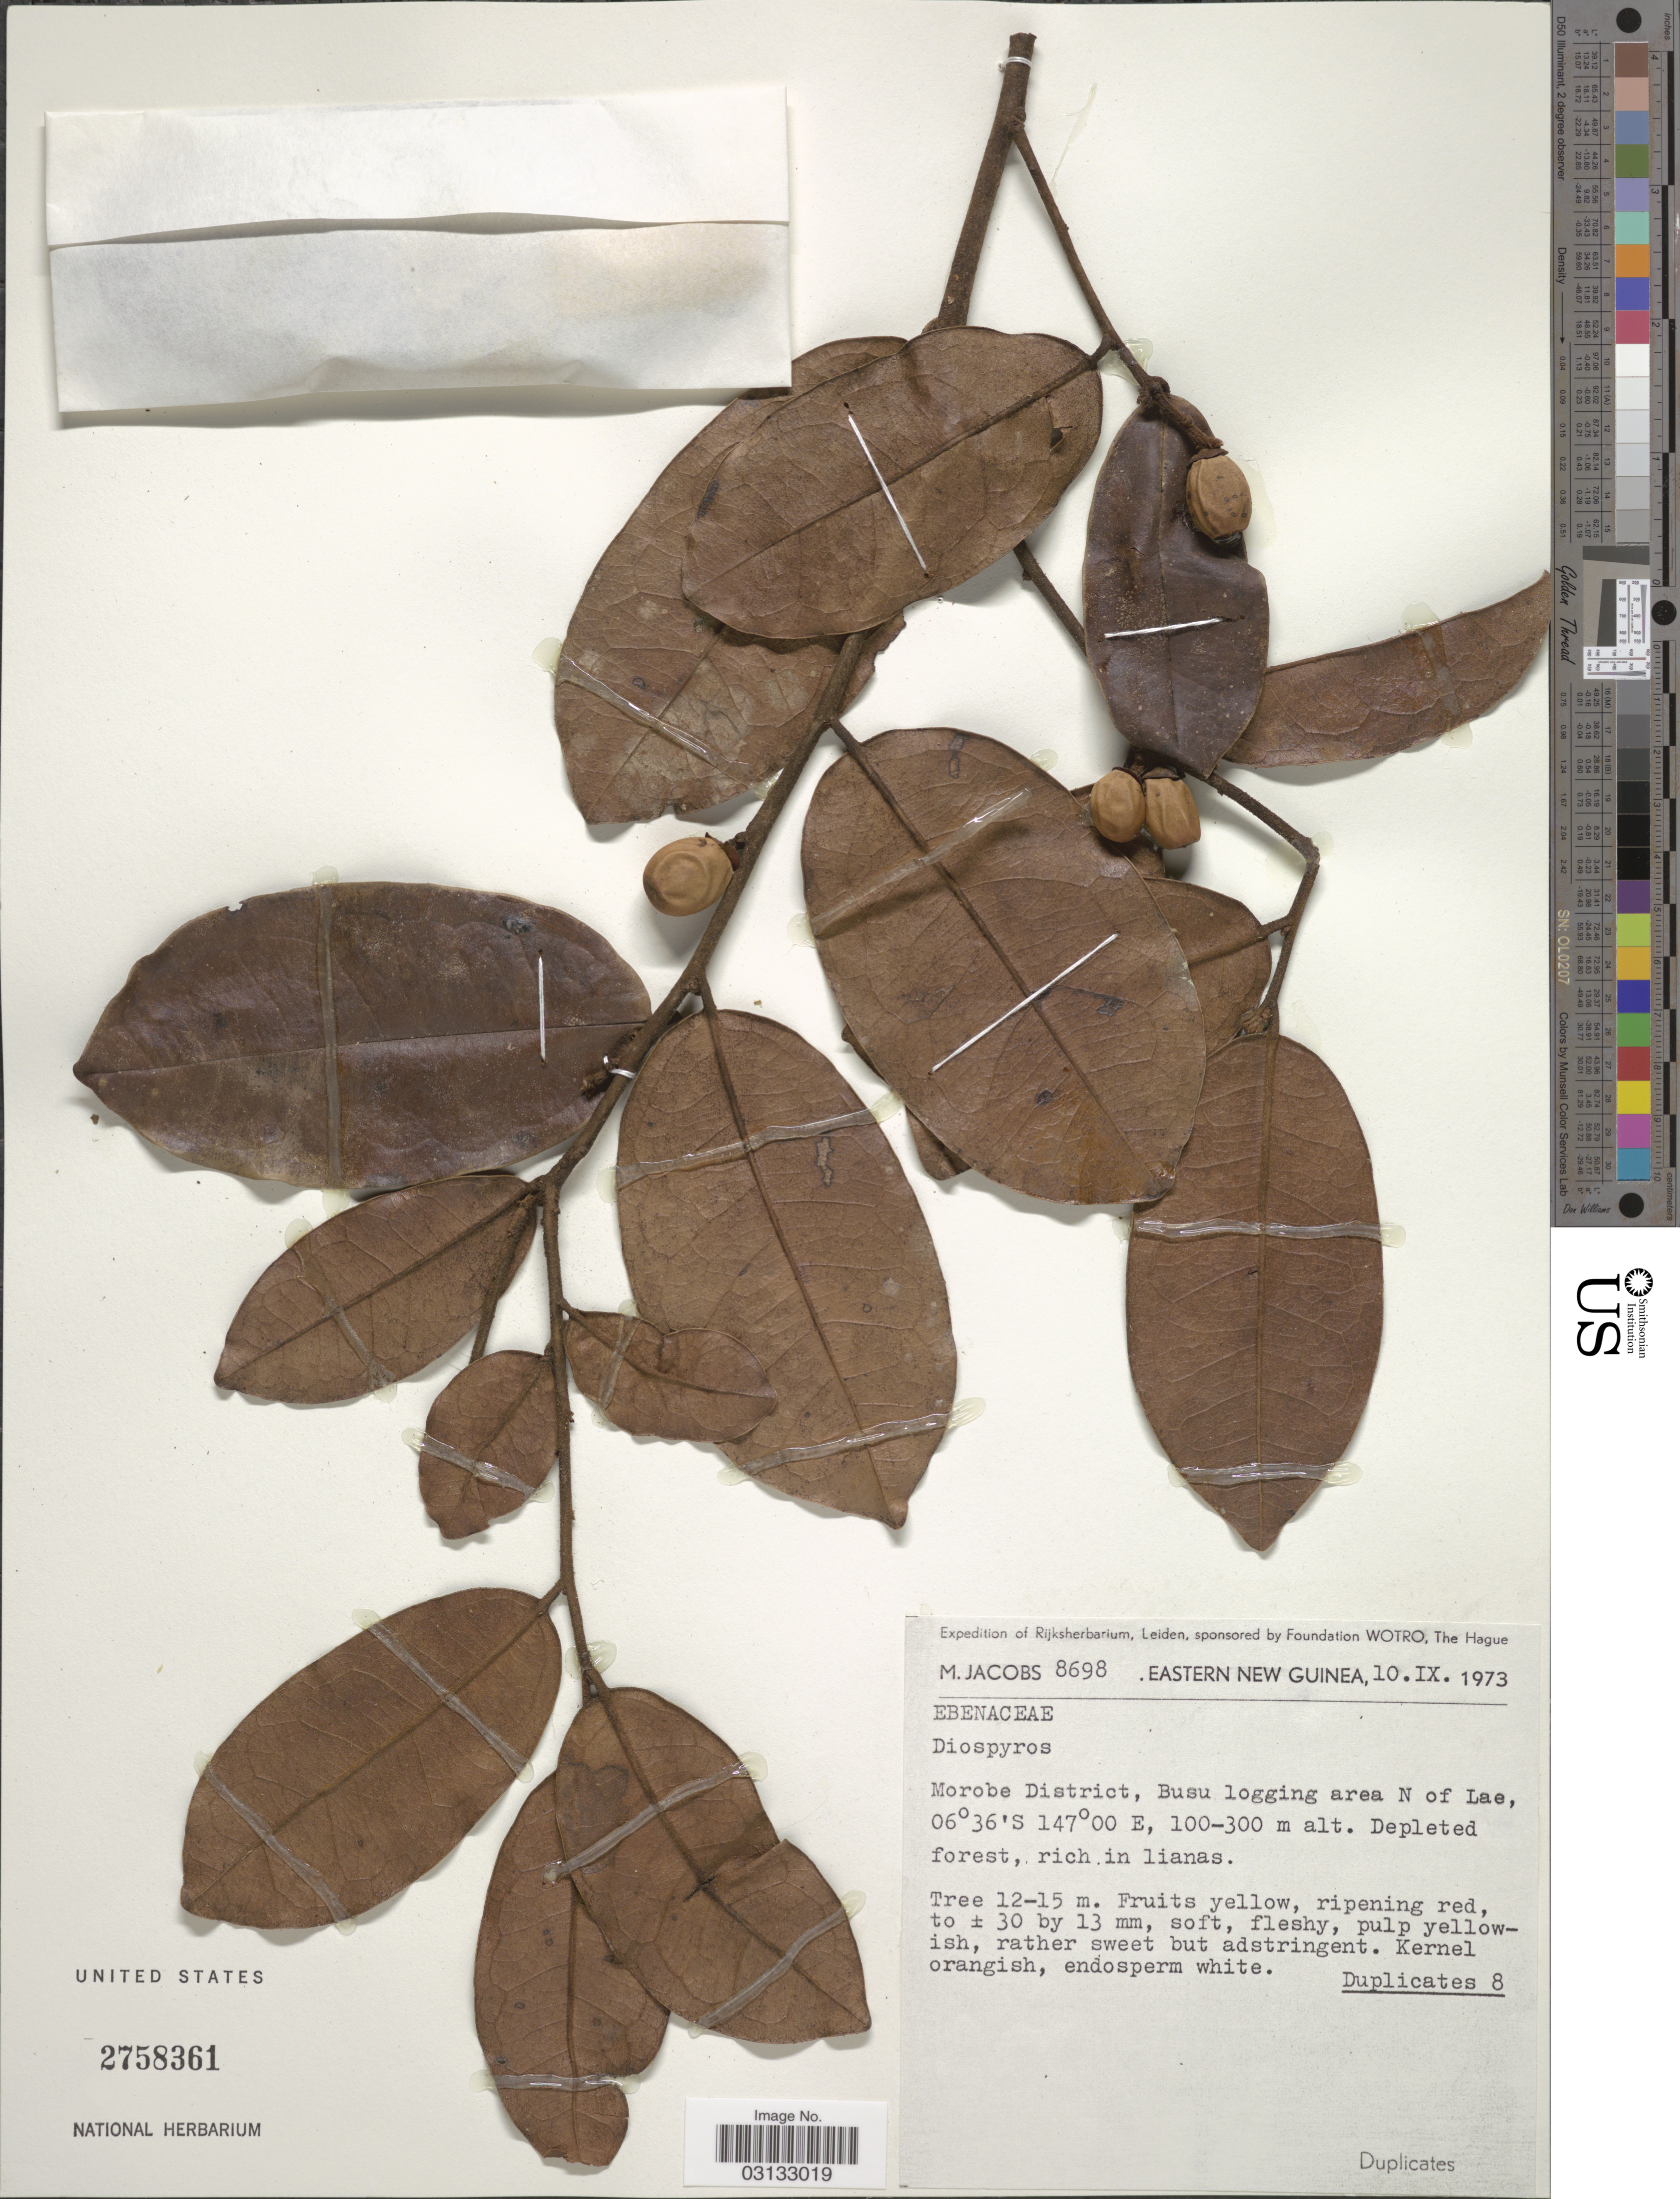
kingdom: Plantae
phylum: Tracheophyta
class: Magnoliopsida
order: Ericales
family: Ebenaceae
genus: Diospyros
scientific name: Diospyros sp.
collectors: M. Jacobs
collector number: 8698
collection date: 1973-09-10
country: Papua New Guinea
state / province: Morobe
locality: Eastern New Guinea, Morobe District, Busu logging area N of Lae.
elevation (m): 100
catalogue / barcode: US 2758361